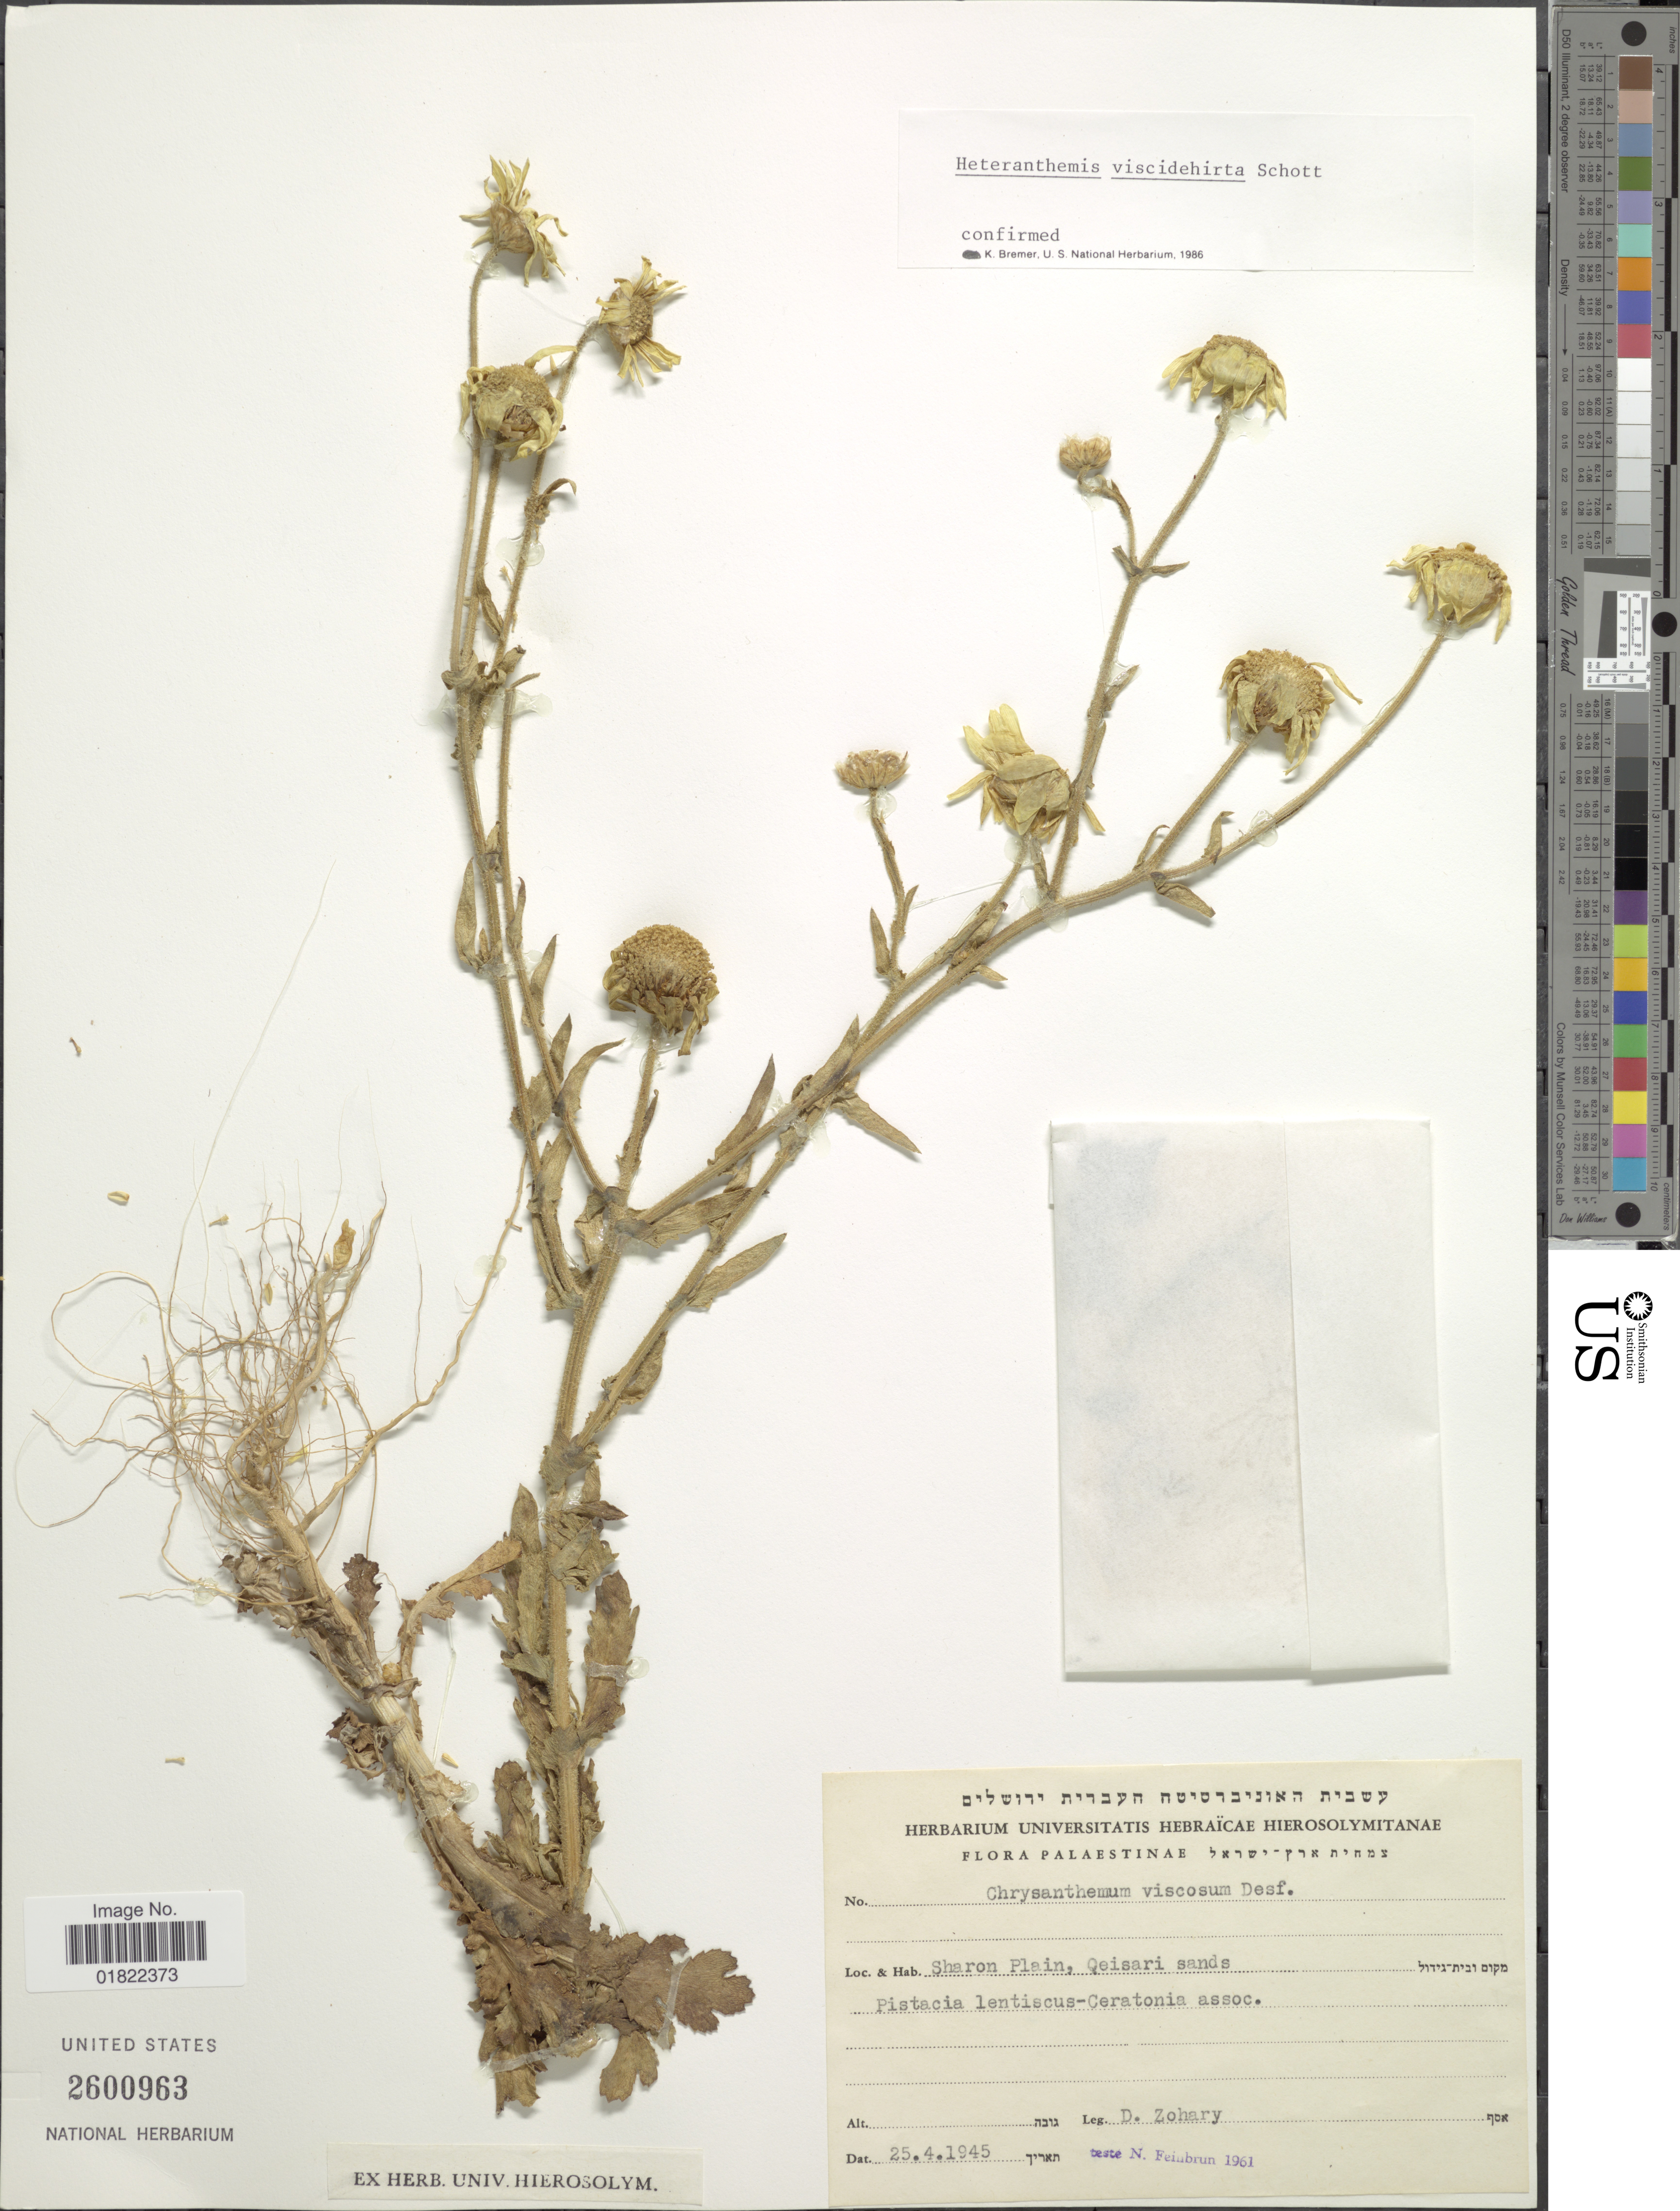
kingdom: Plantae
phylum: Tracheophyta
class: Magnoliopsida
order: Asterales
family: Asteraceae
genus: Heteranthemis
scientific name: Heteranthemis viscidihirta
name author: Schott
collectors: D. Zohary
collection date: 1945-04-25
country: Israel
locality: Palaestinae, Sharon Plain, Qeisari sands, Pistacia lentiscus-Ceratonia assoc.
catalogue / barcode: US 2600963